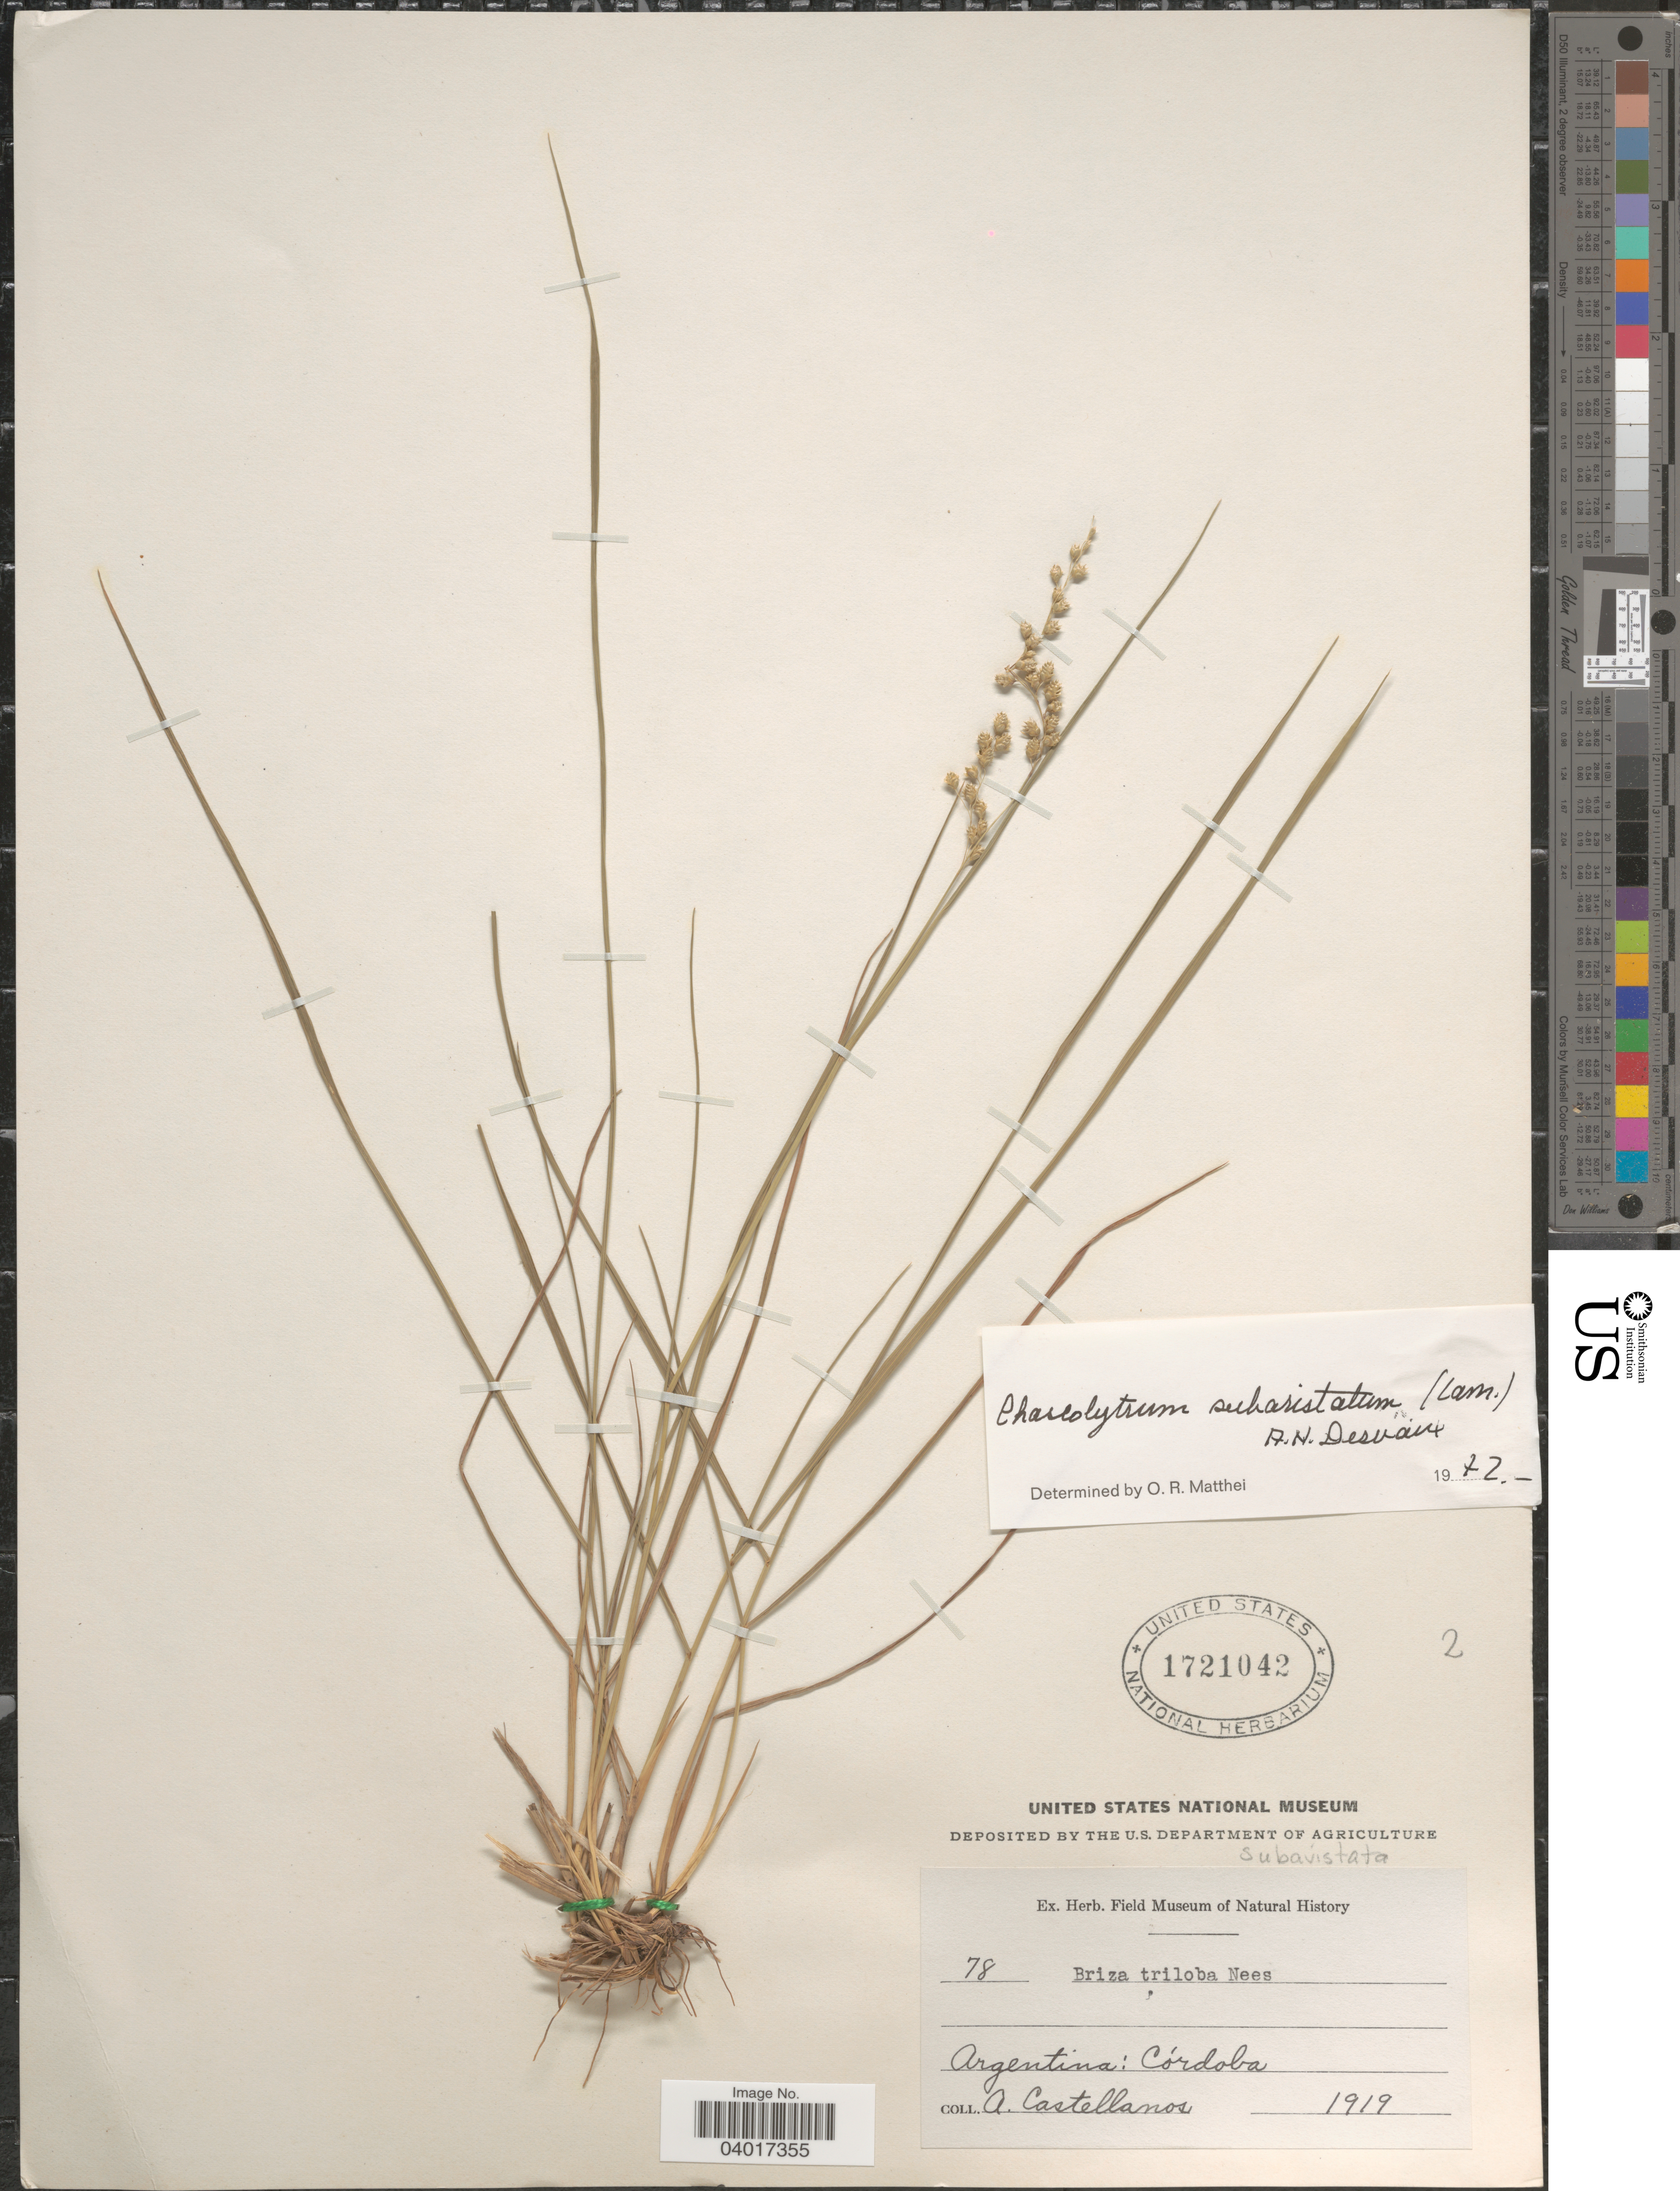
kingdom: Plantae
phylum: Tracheophyta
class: Liliopsida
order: Poales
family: Poaceae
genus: Chascolytrum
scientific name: Chascolytrum subaristatum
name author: (Lam.) Desv.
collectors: A. Castellanos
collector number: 78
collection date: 1919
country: Argentina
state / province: Cordoba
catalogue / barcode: US 1721042